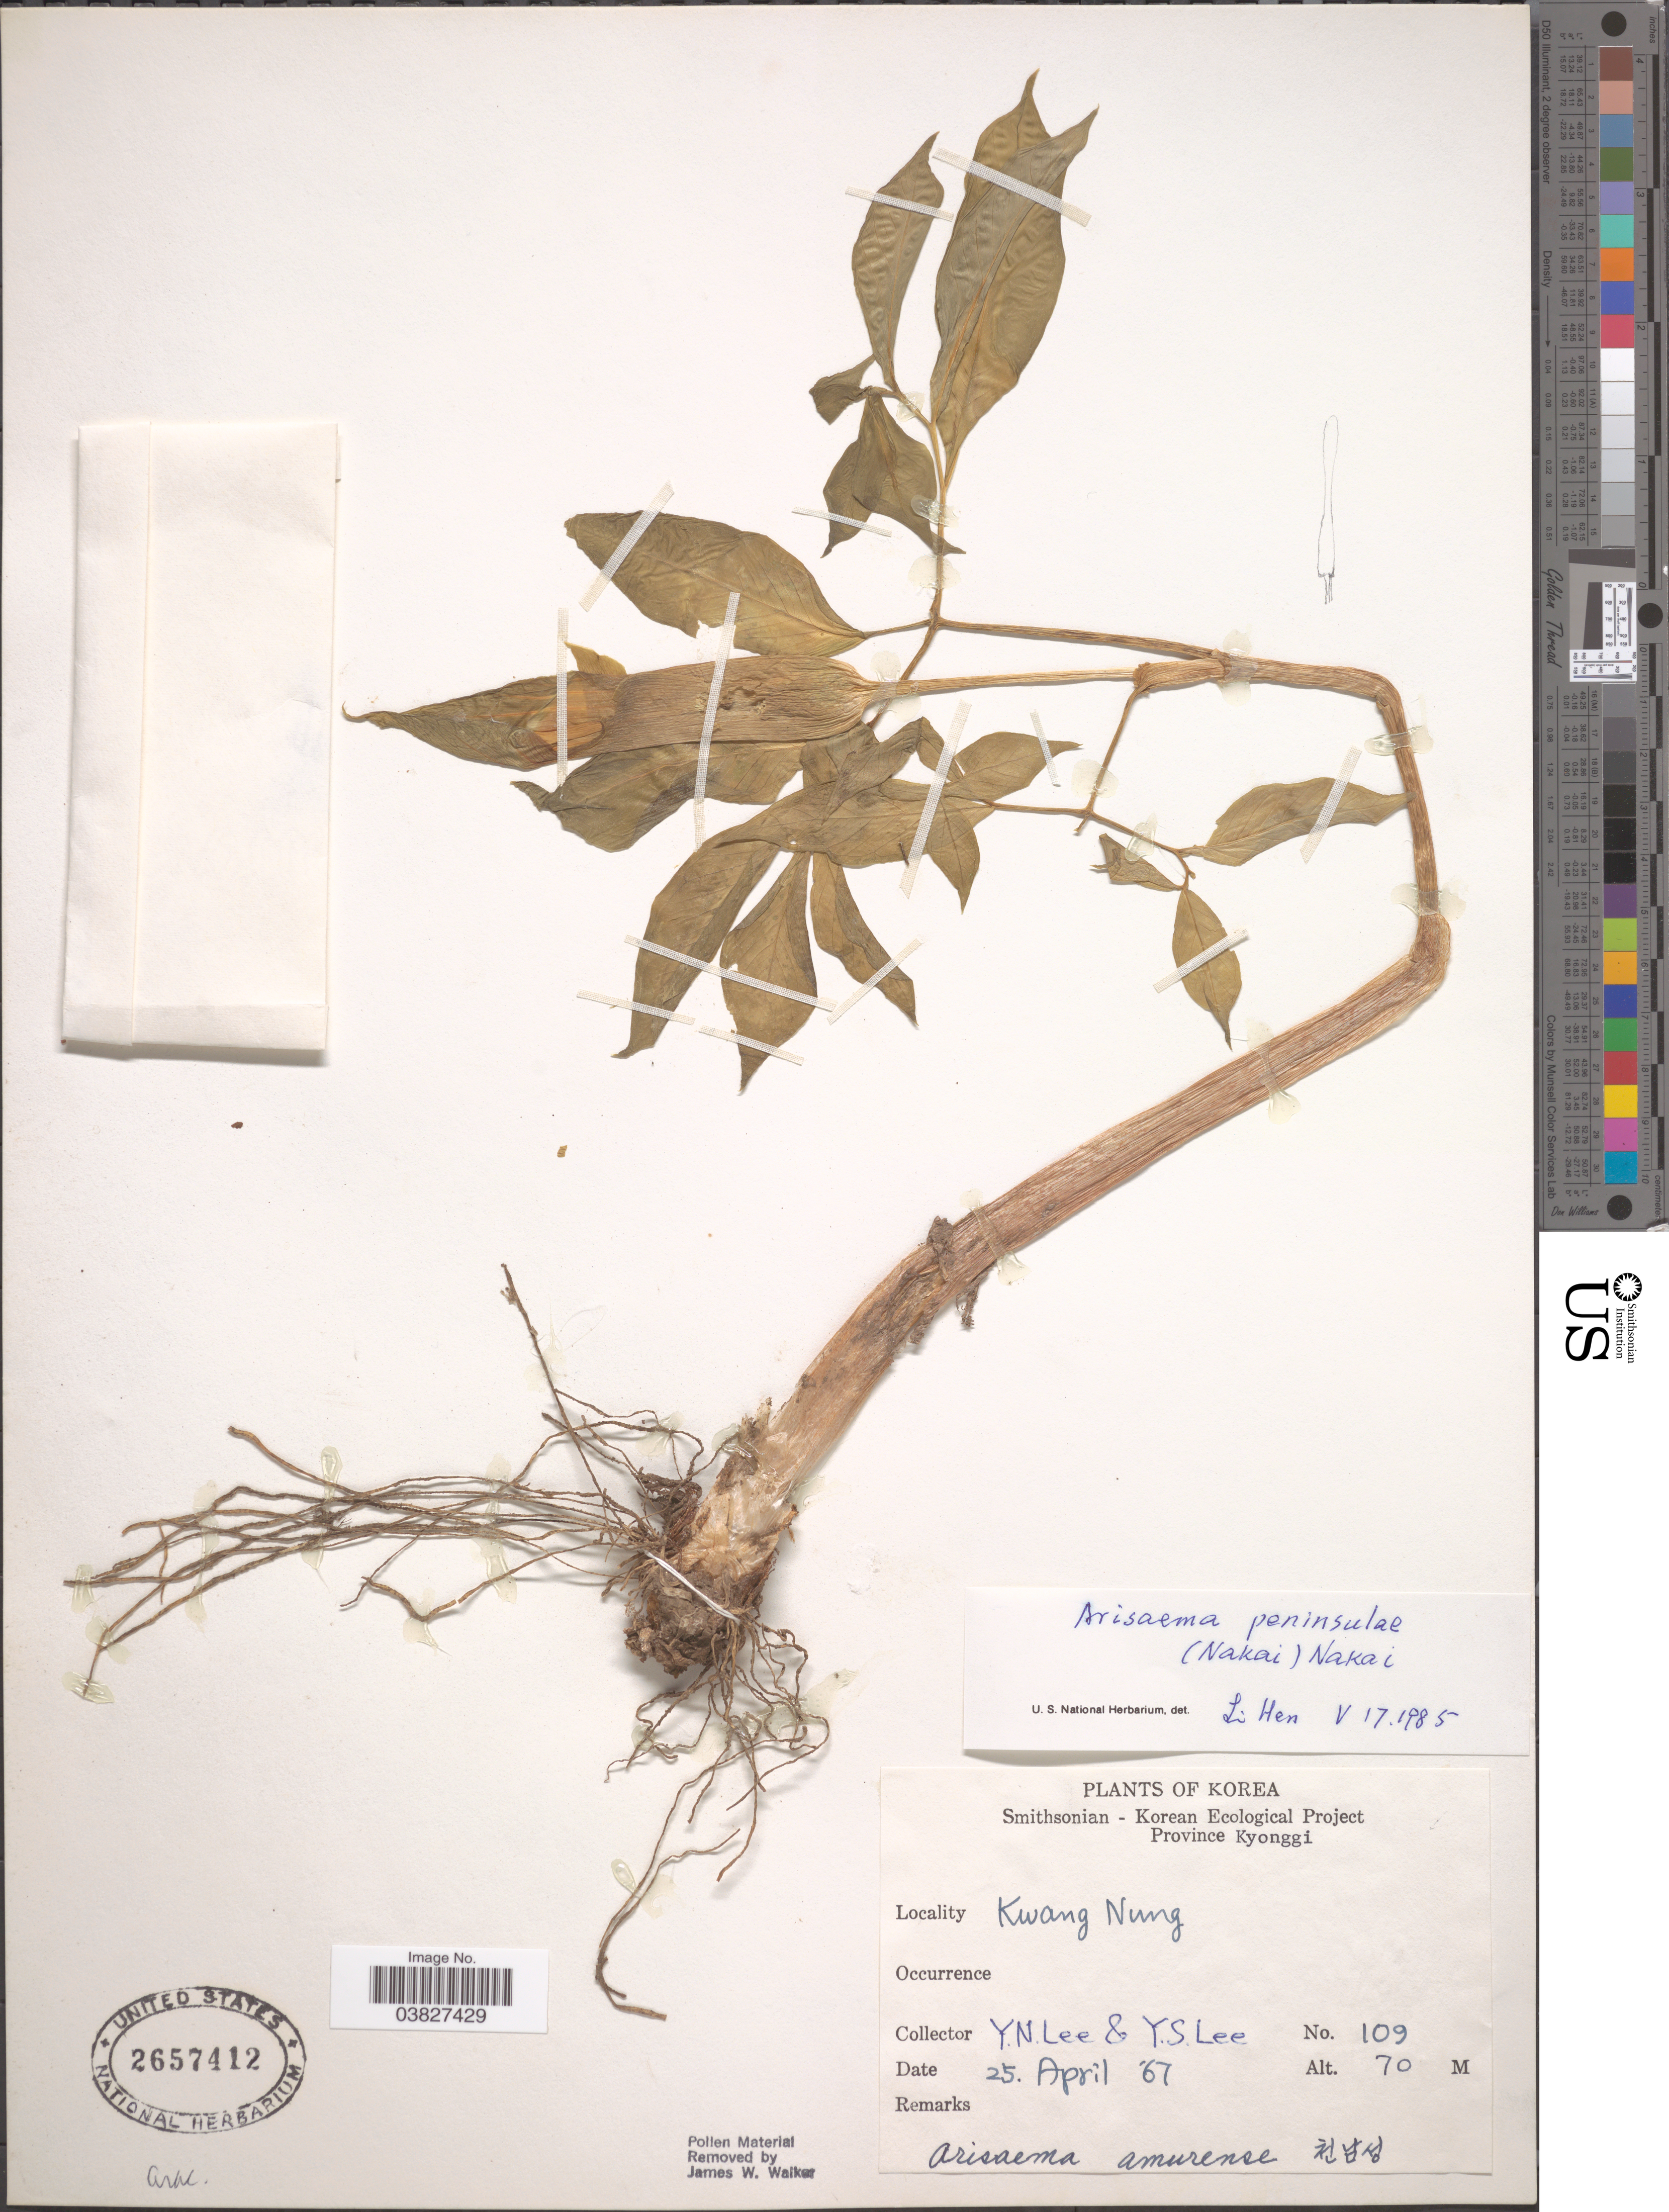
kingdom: Plantae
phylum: Tracheophyta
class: Liliopsida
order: Alismatales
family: Araceae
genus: Arisaema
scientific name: Arisaema peninsulae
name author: Nakai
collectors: Y. N. Lee & Y. S. Lee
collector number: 109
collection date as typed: Transcribed d/m/y: 25/4/67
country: South Korea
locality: Province Kyonggi. Kwang Nung.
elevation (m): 70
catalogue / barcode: US 2657412